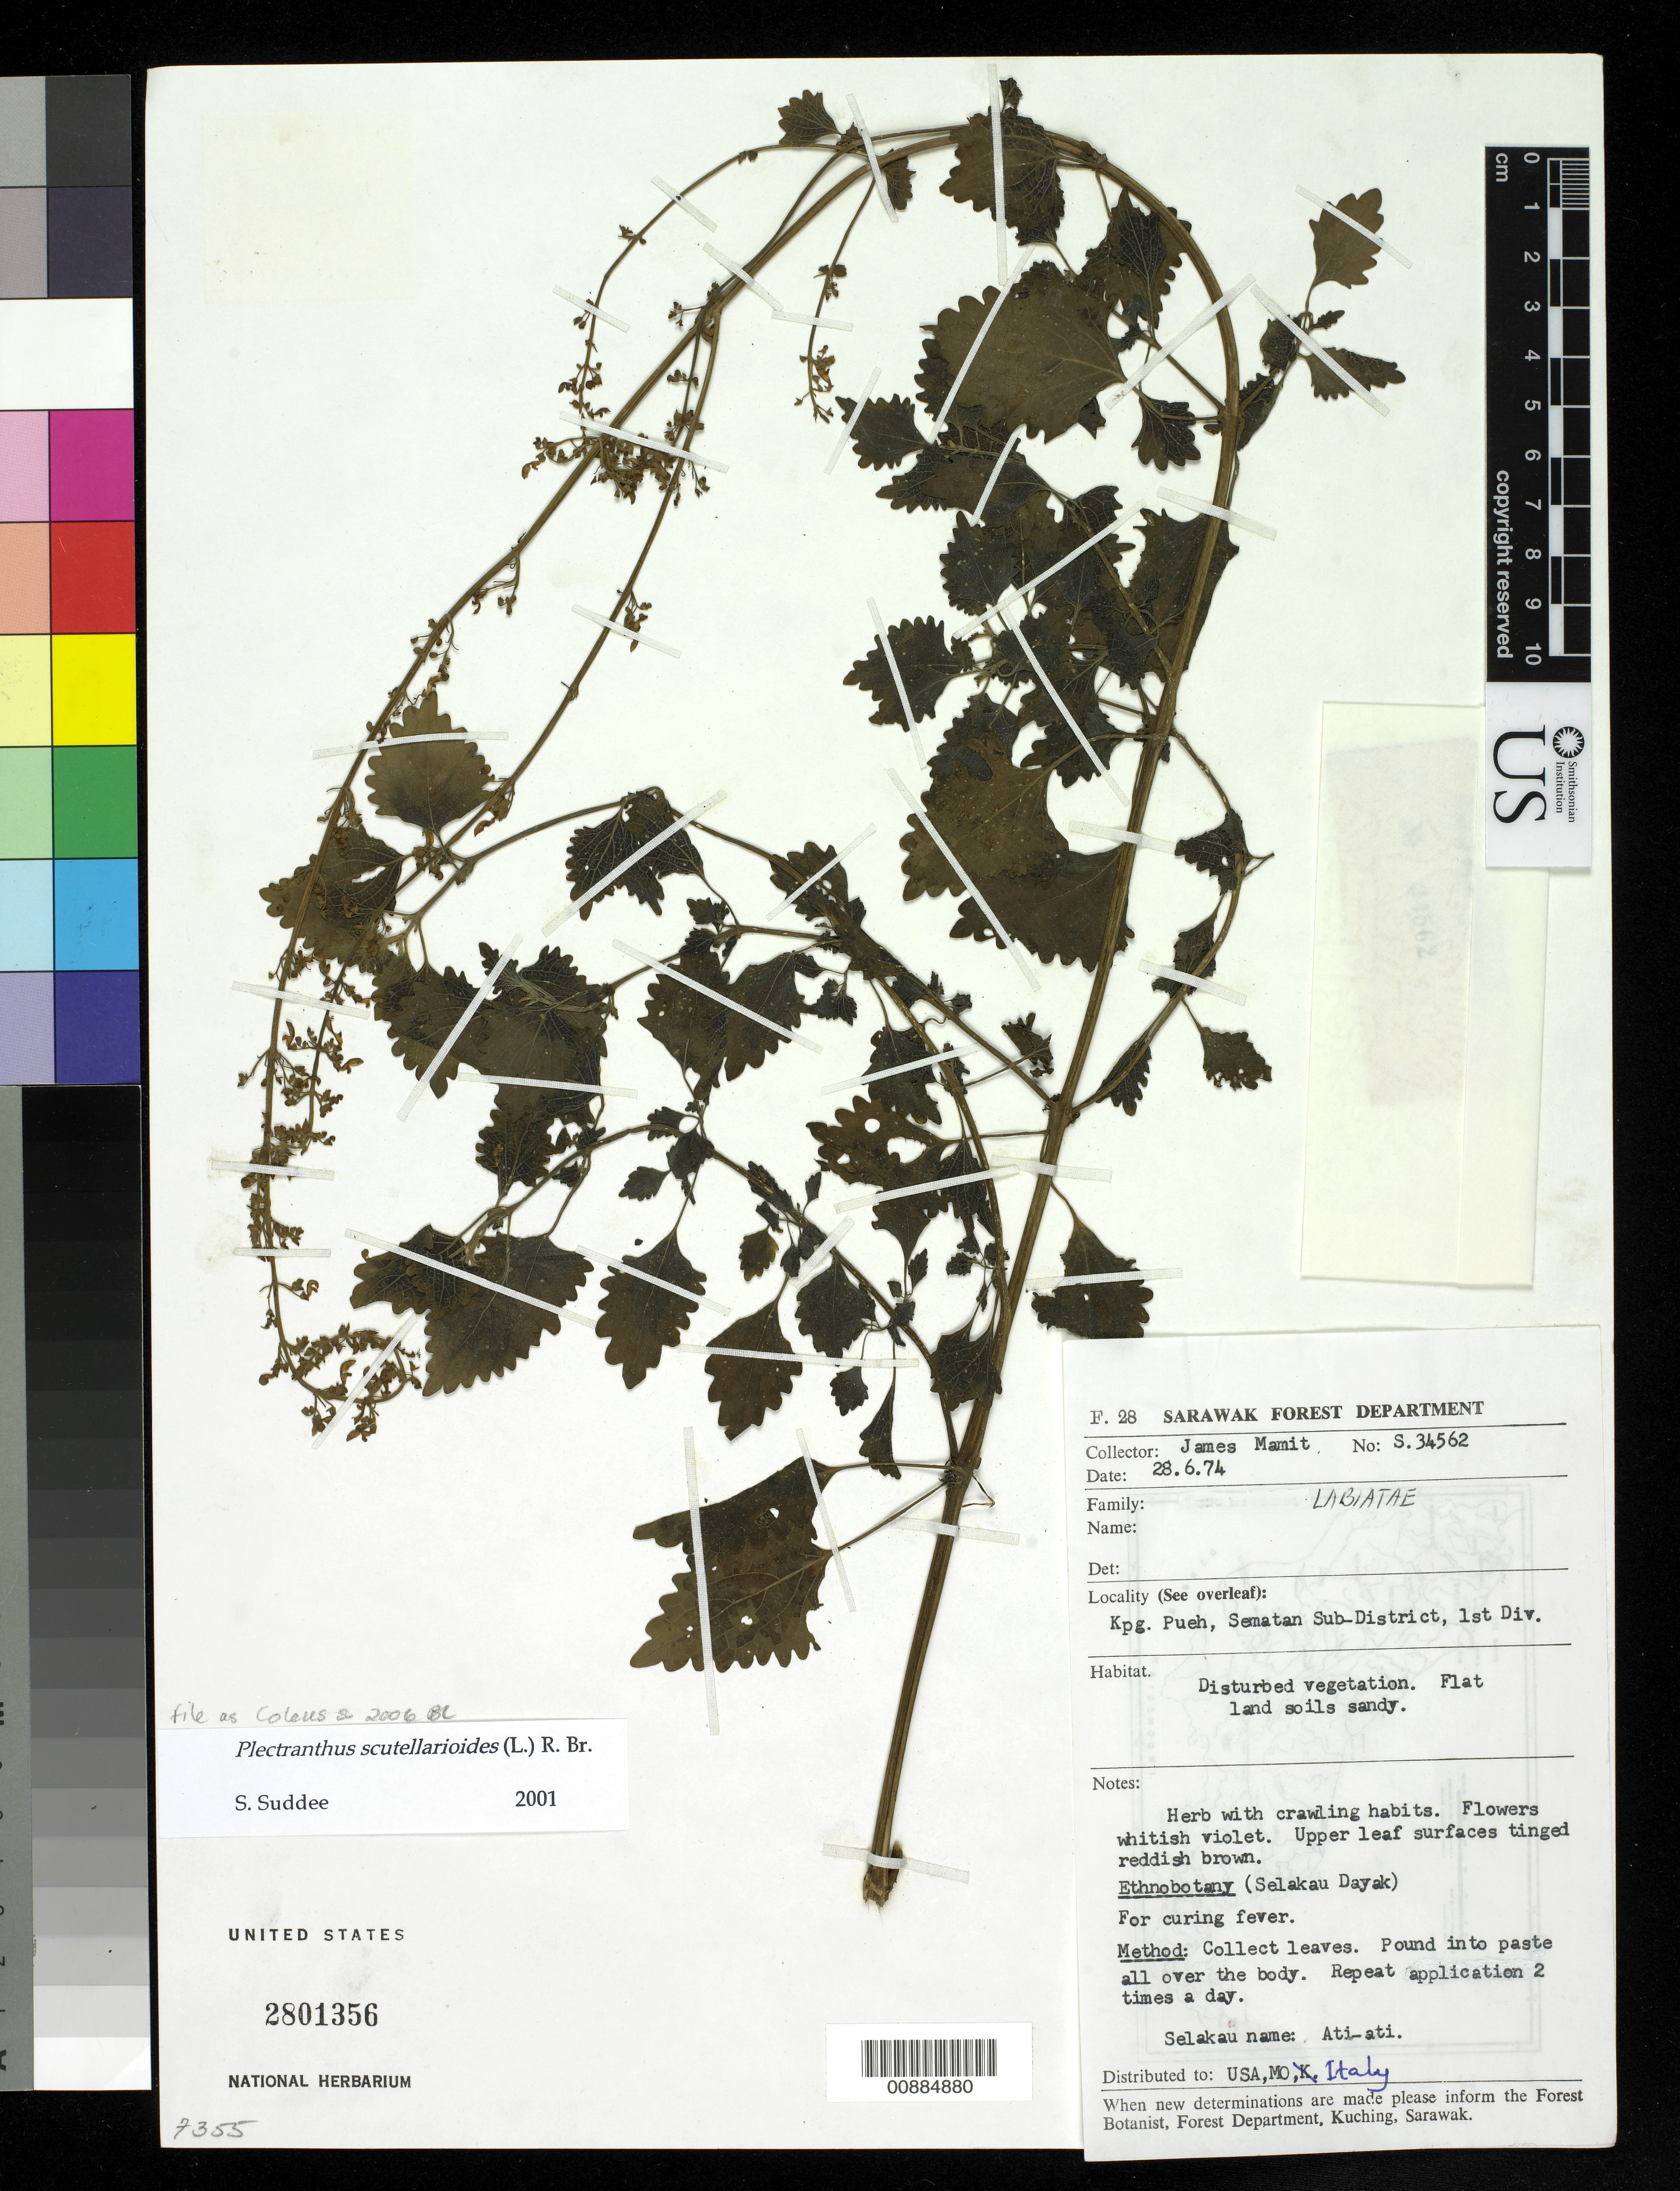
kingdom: Plantae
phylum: Tracheophyta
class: Magnoliopsida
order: Lamiales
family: Lamiaceae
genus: Coleus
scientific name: Coleus scutellarioides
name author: (L.) Benth.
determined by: Wagner, W. L., (BOT), Smithsonian Institution - National Museum of Natural History (UNITED STATES)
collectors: J. Mamit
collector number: S 34562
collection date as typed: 28 Jun 1974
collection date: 1974-06-28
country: Malaysia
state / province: Sarawak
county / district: Sematan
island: Borneo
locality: Kpg. Pueh, Sematan Sub-District, 1st Div.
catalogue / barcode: US 2801356